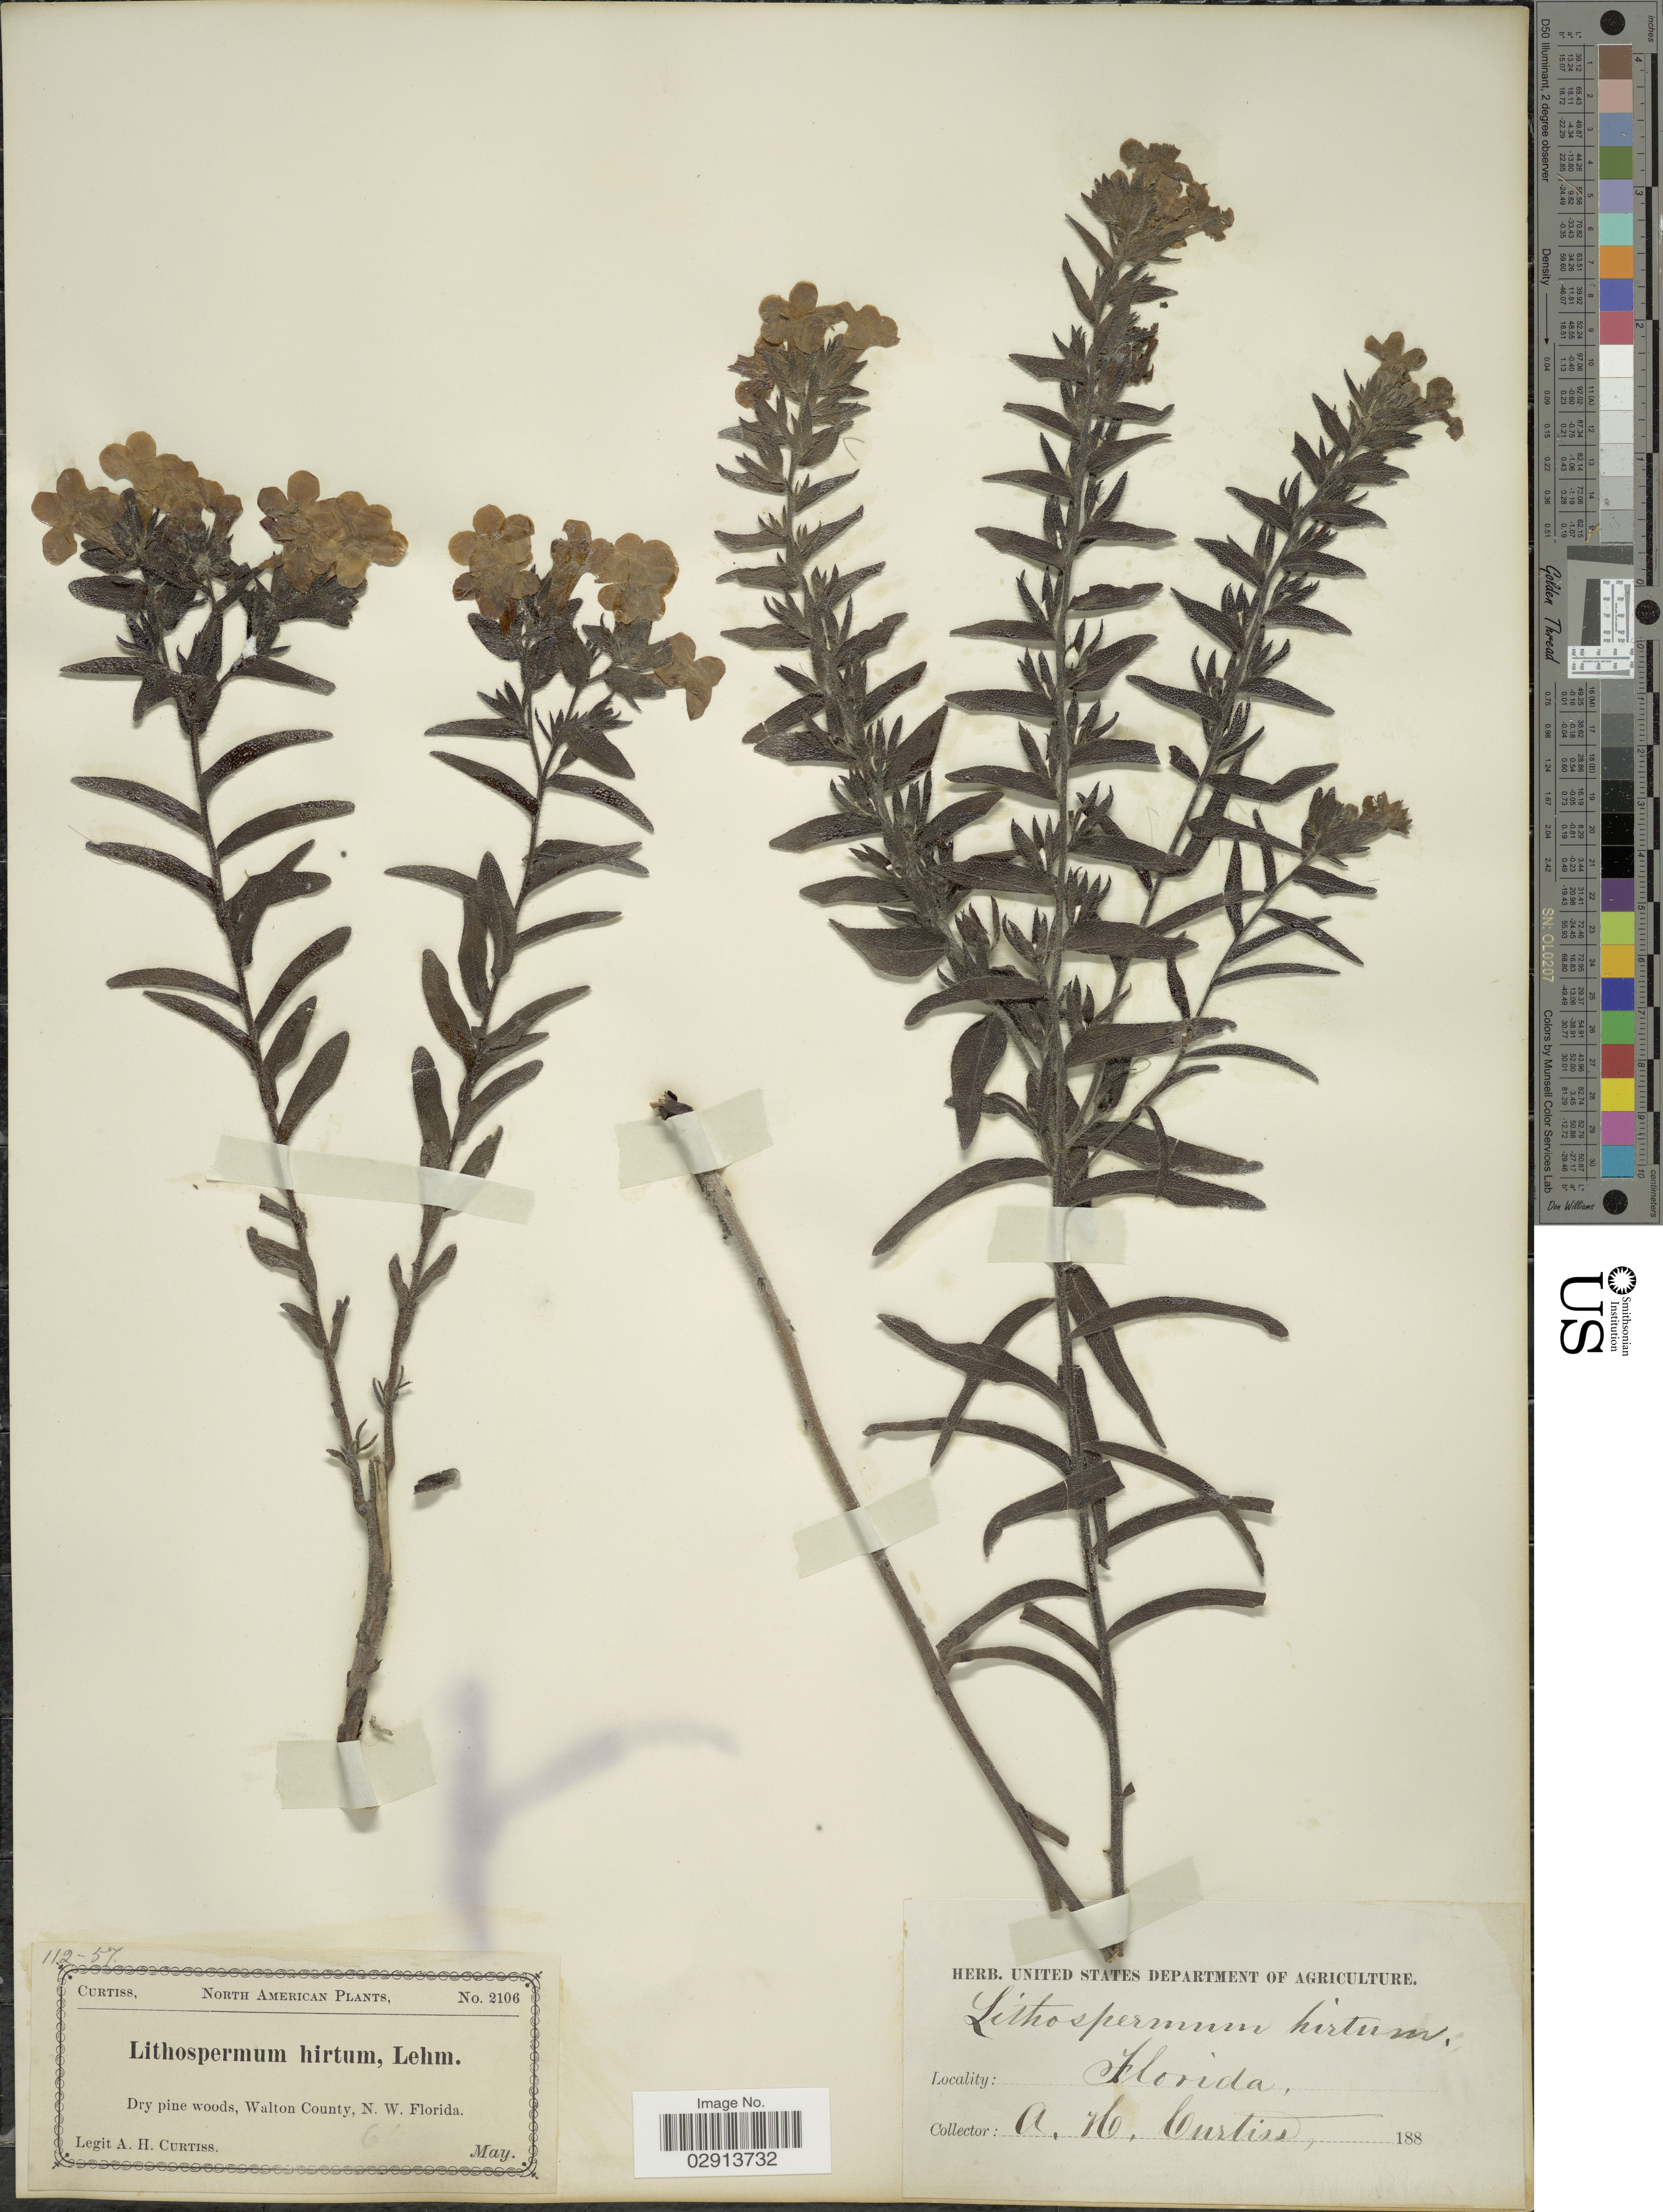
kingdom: Plantae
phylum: Tracheophyta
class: Magnoliopsida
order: Boraginales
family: Boraginaceae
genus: Lithospermum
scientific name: Lithospermum caroliniense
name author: (J.F. Gmel.) MacMill.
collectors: A. H. Curtiss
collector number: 2106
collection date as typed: May 188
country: United States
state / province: Florida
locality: North American. Dry pine woods, Walton County, N.W. Florida.